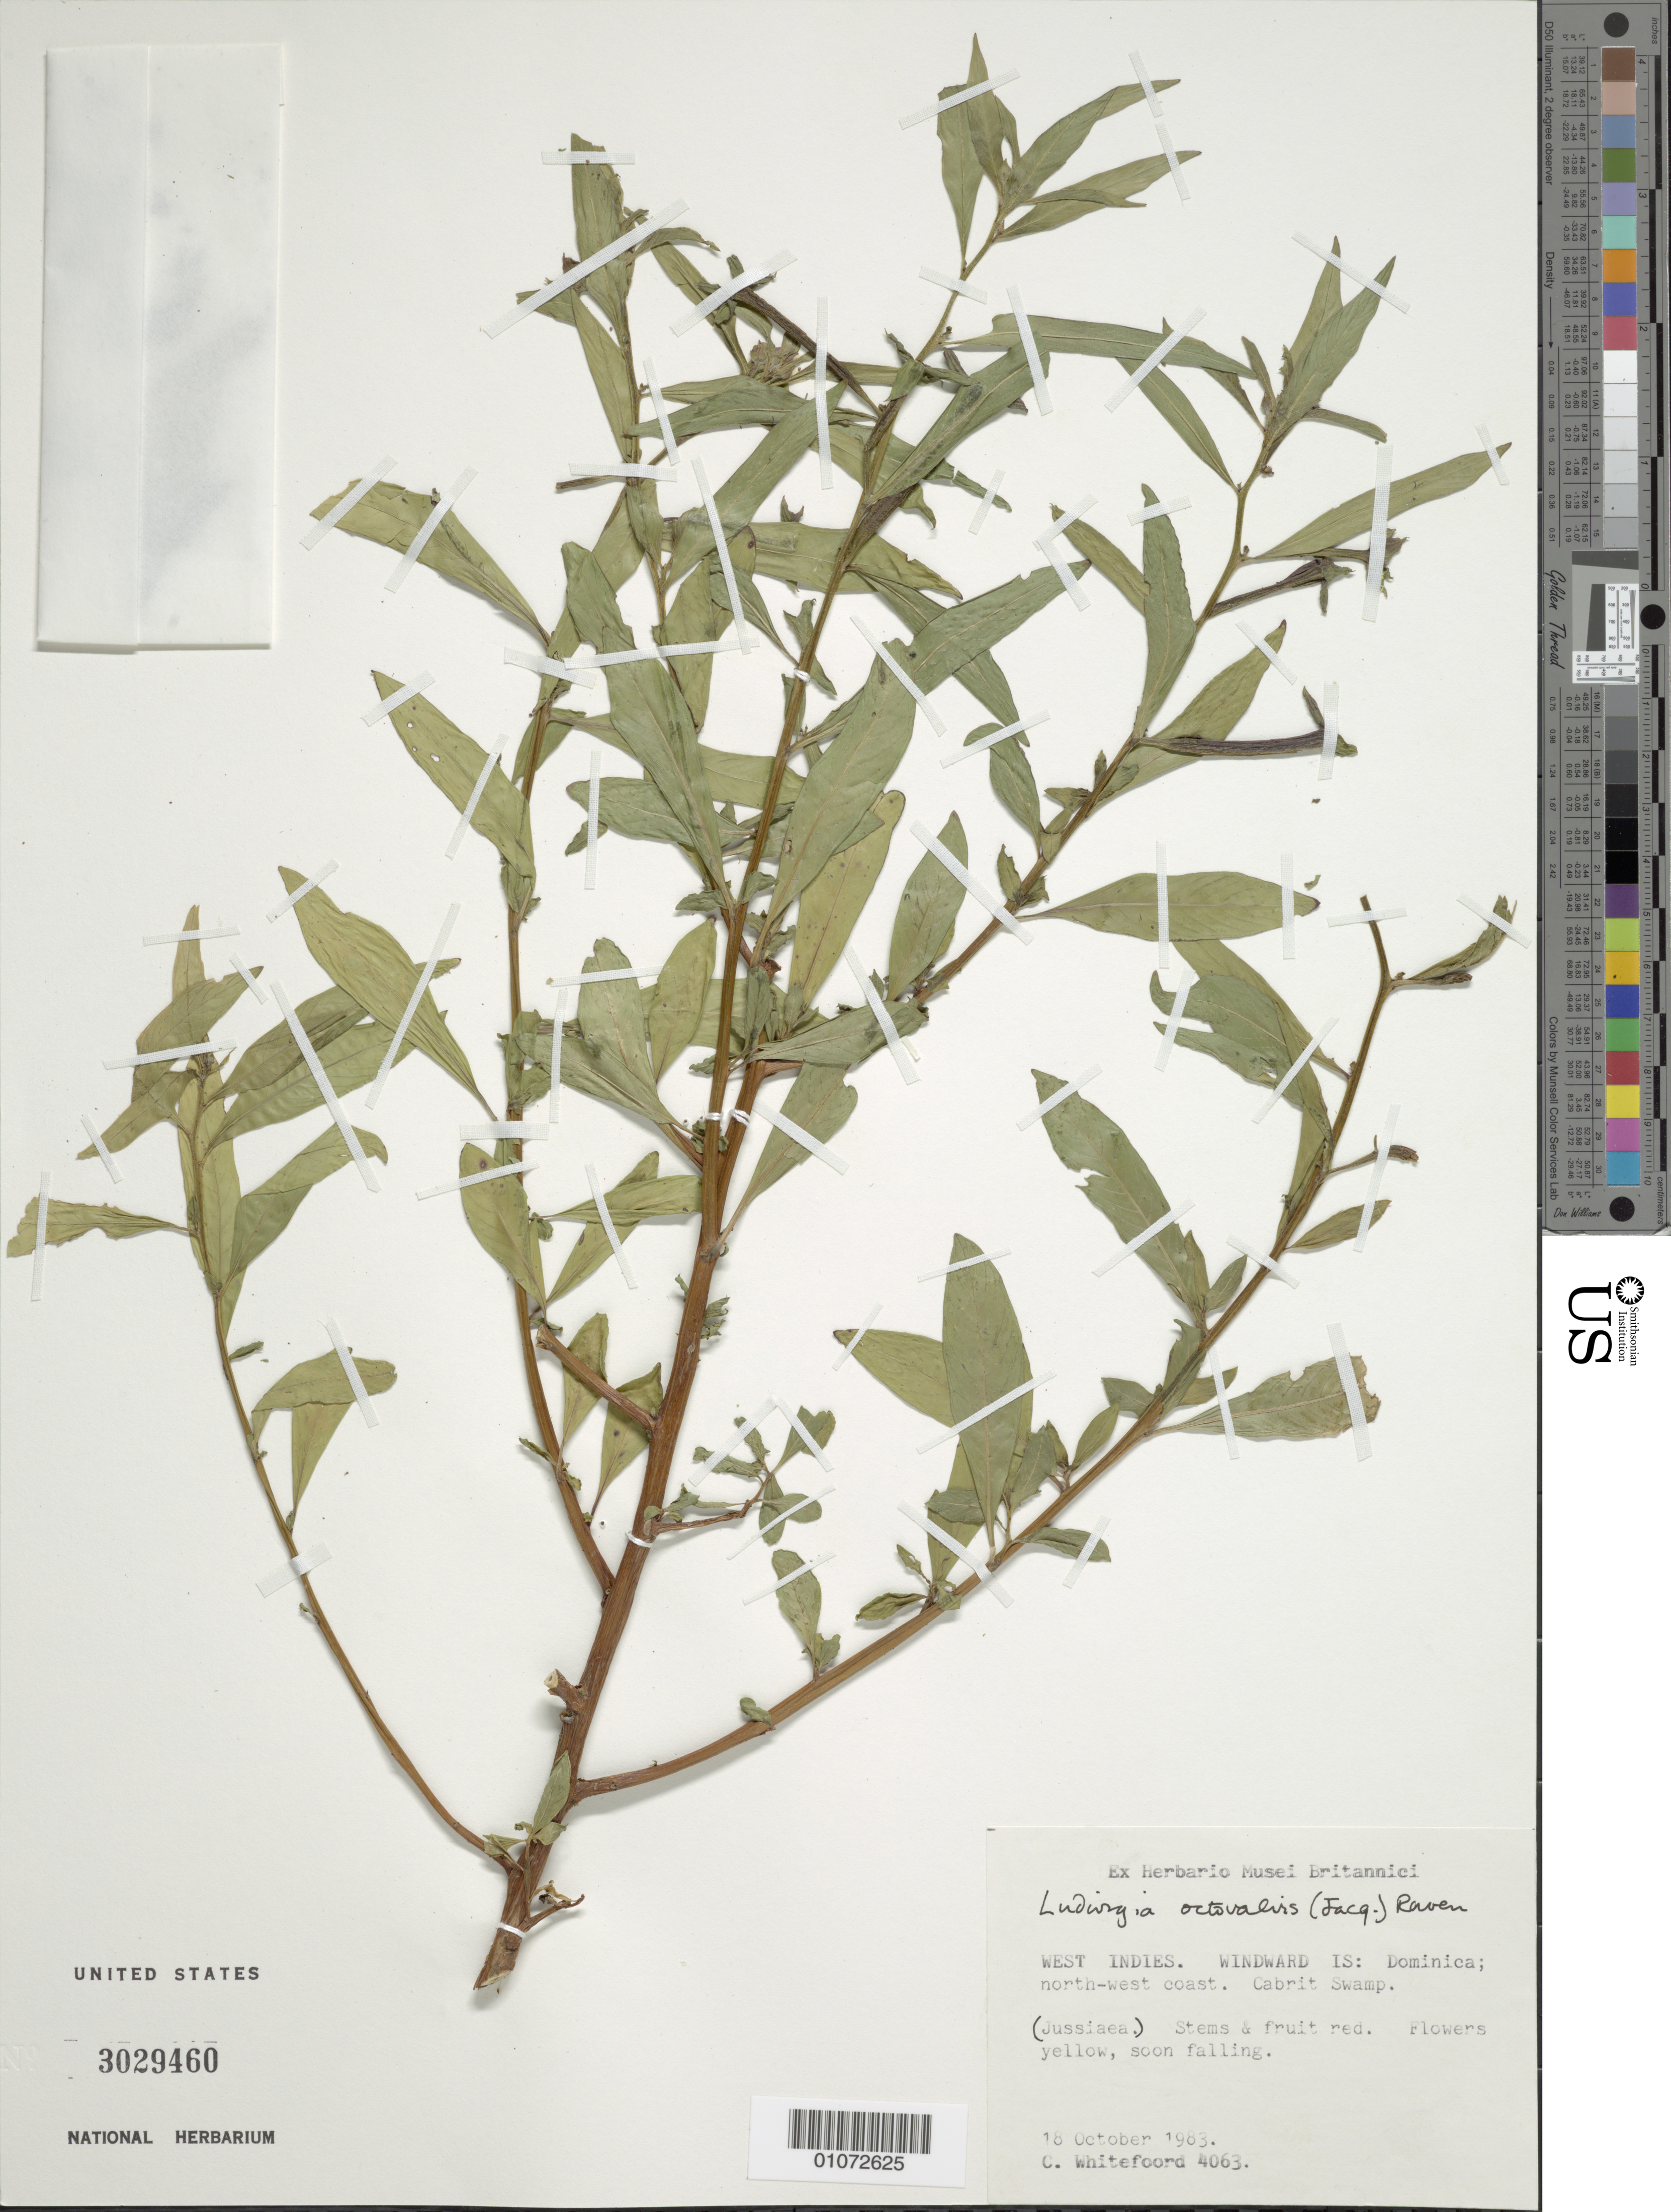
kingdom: Plantae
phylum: Tracheophyta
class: Magnoliopsida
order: Myrtales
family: Onagraceae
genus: Ludwigia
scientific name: Ludwigia octovalvis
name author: (Jacq.) P.H. Raven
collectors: C. Whitefoord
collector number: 4063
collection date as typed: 18 Oct 1983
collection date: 1983-10-18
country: Dominica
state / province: St. John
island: Dominica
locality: Cabrit Swamp.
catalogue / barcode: US 3029460